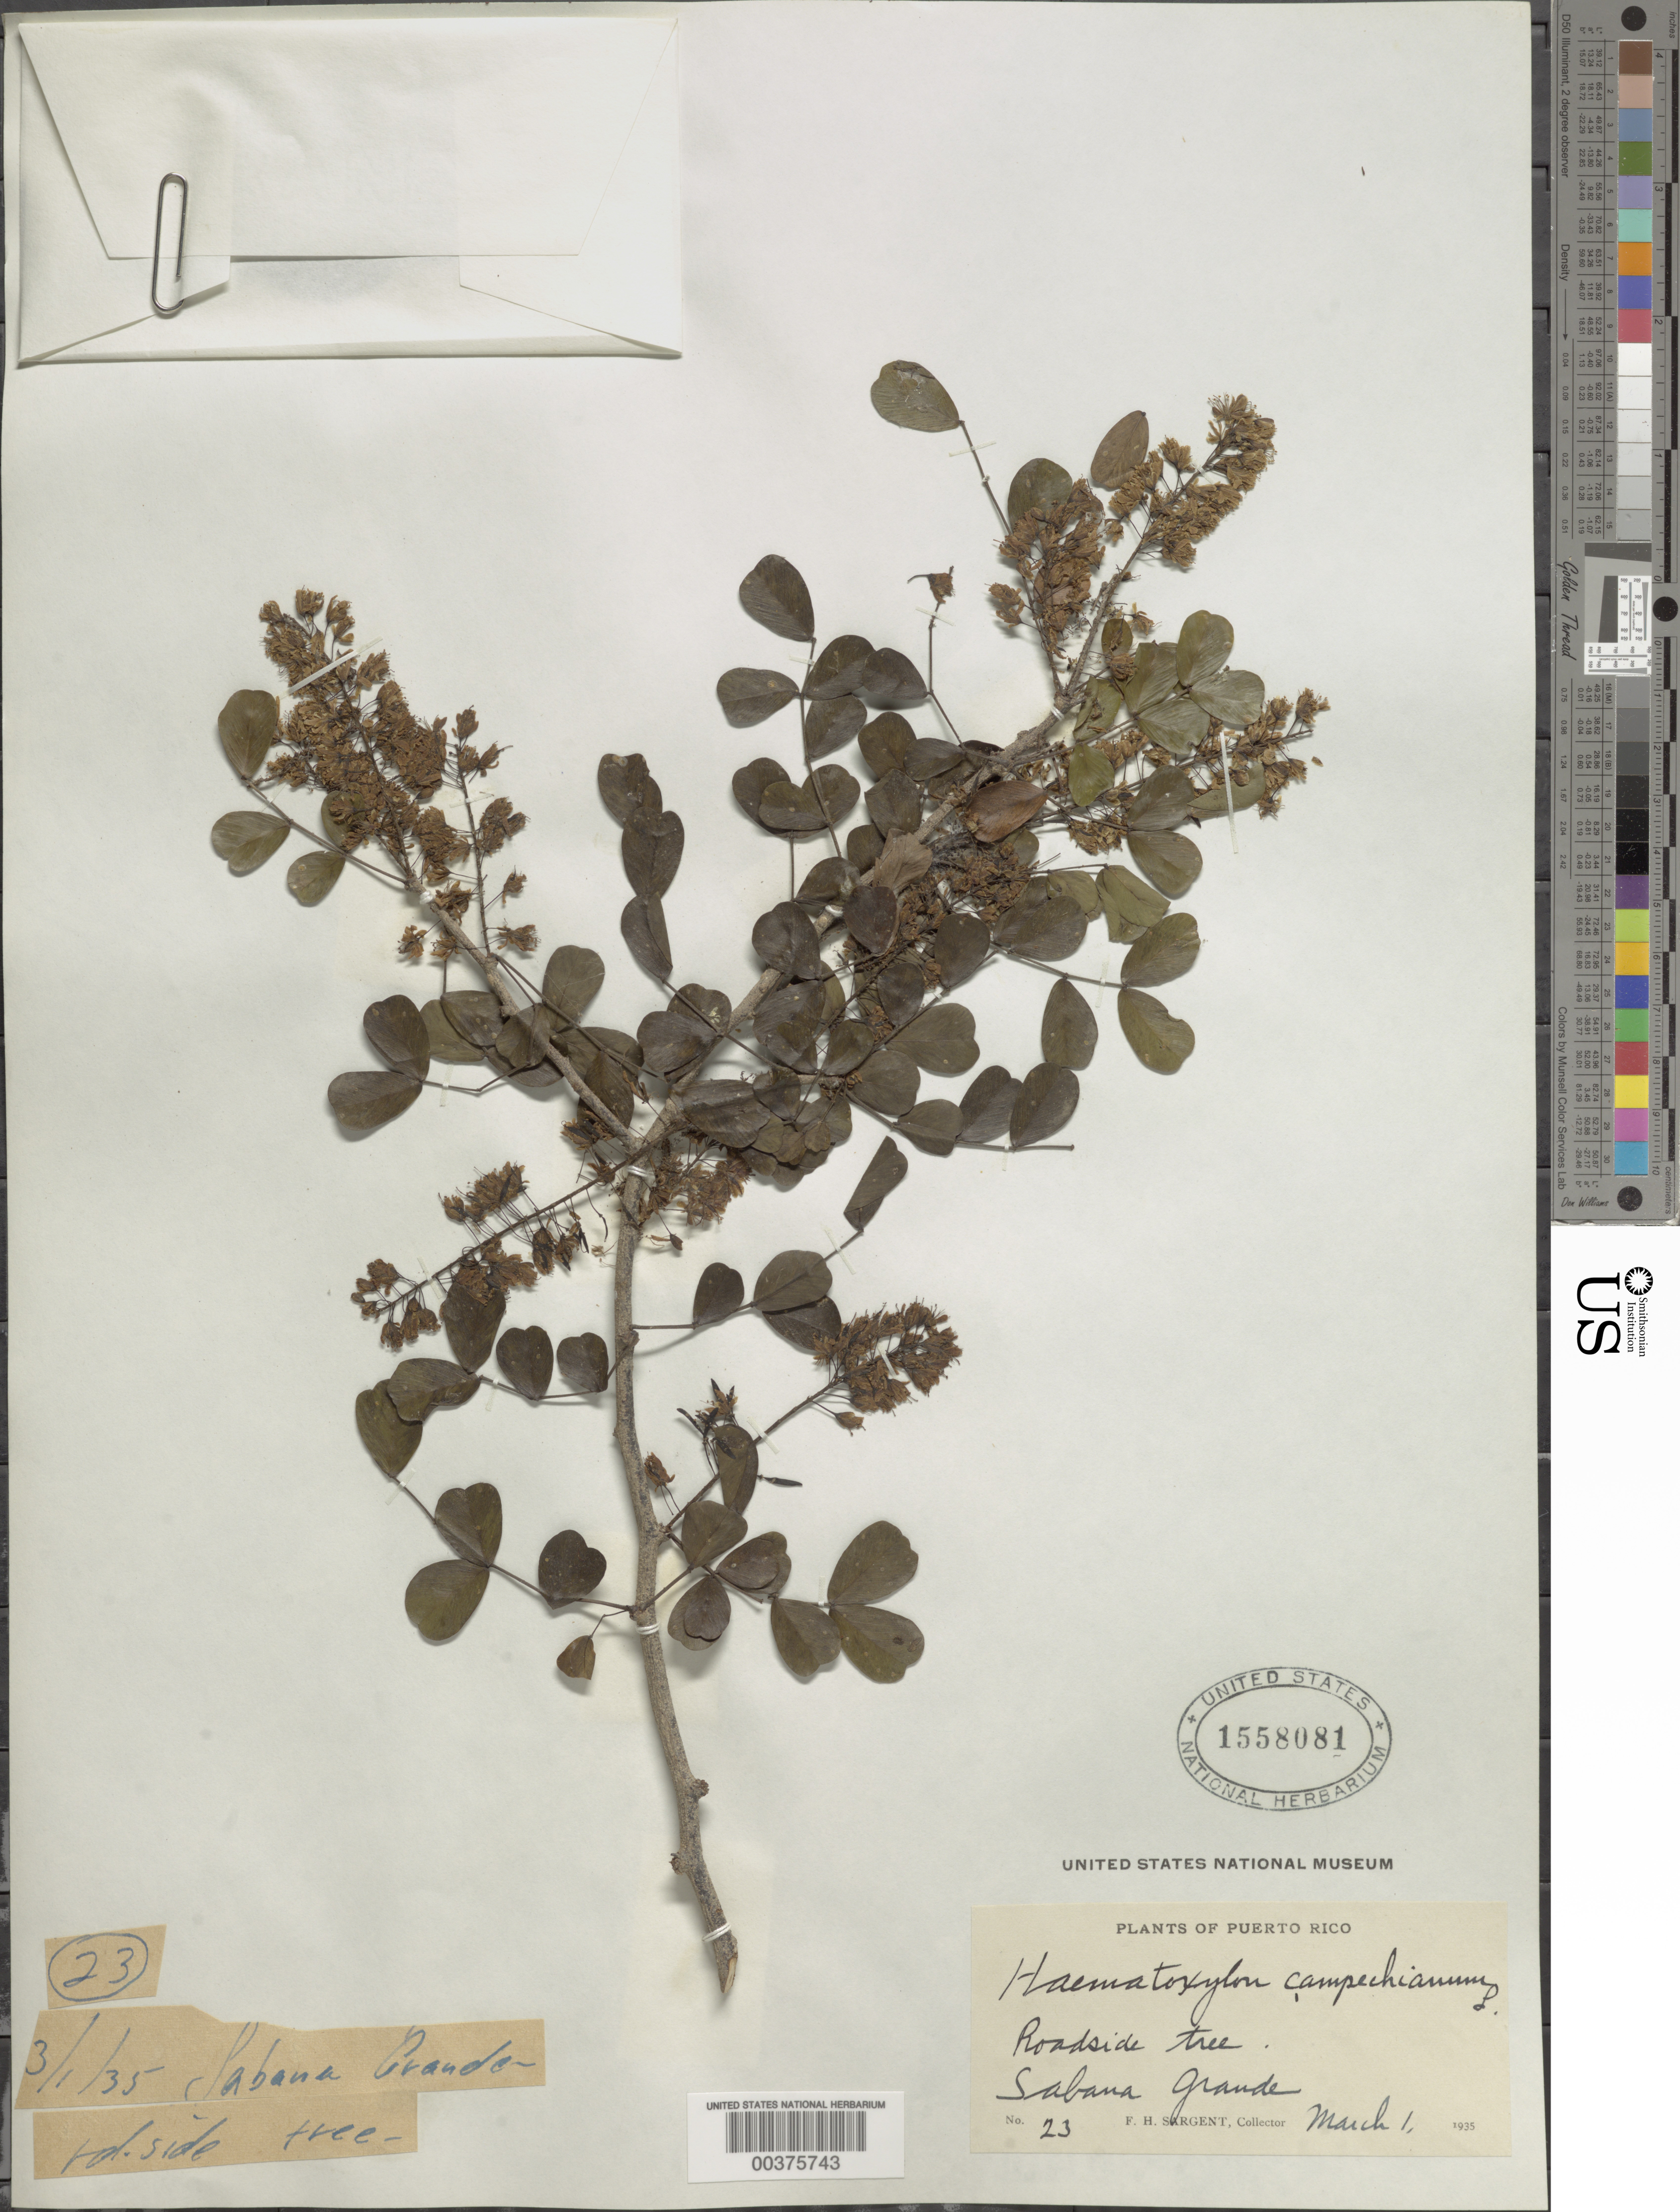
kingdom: Plantae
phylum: Tracheophyta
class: Magnoliopsida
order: Fabales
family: Fabaceae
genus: Haematoxylum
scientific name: Haematoxylum campechianum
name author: L.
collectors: F. H. Sargent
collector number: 23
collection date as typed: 01 Mar 1935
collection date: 1935-03-01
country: Puerto Rico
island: Greater Antilles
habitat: Roadside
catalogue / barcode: US 1558081